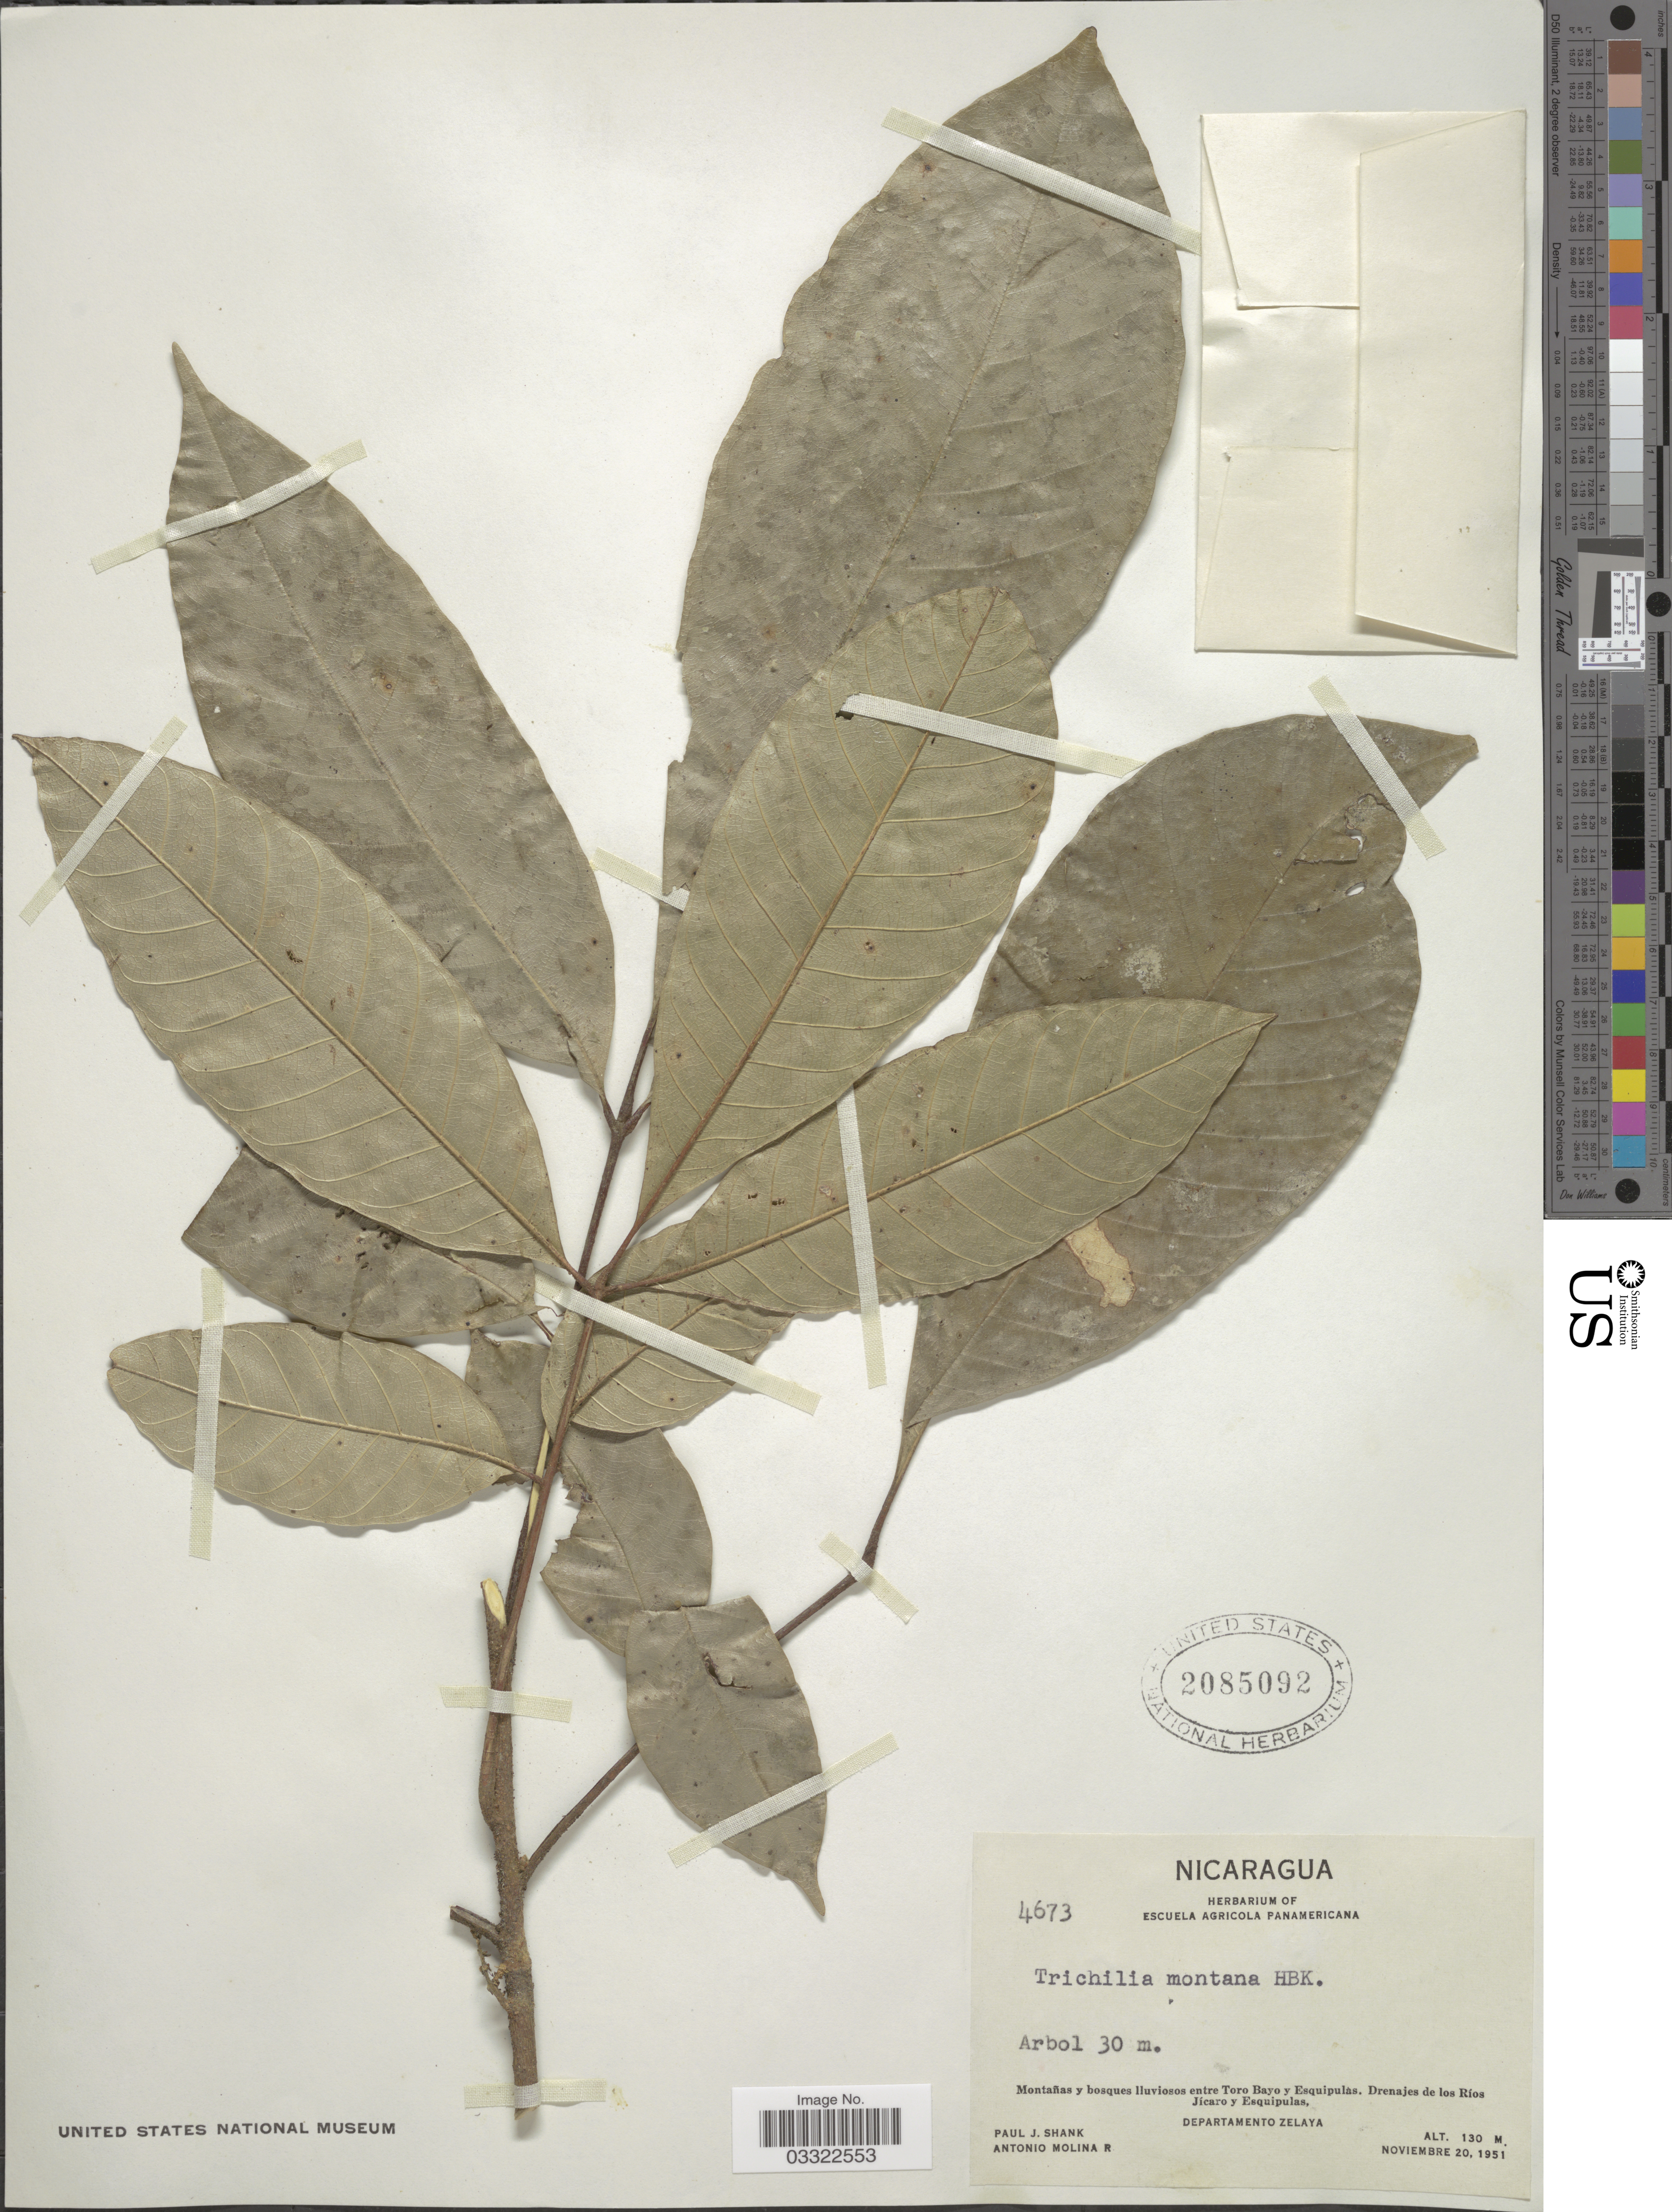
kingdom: Plantae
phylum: Tracheophyta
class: Magnoliopsida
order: Sapindales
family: Meliaceae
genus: Trichilia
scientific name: Trichilia montana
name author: Kunth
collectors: P. J. Shank & A. Molina R.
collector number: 4673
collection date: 1951-11-20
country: Nicaragua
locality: Montañas y bosques Iluviosos entre Toro Bayo y Esquipulas, Drenajes de los Ríos Jícaro y Esquipulas, Departamento Zelaya.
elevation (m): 130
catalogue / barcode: US 2085092